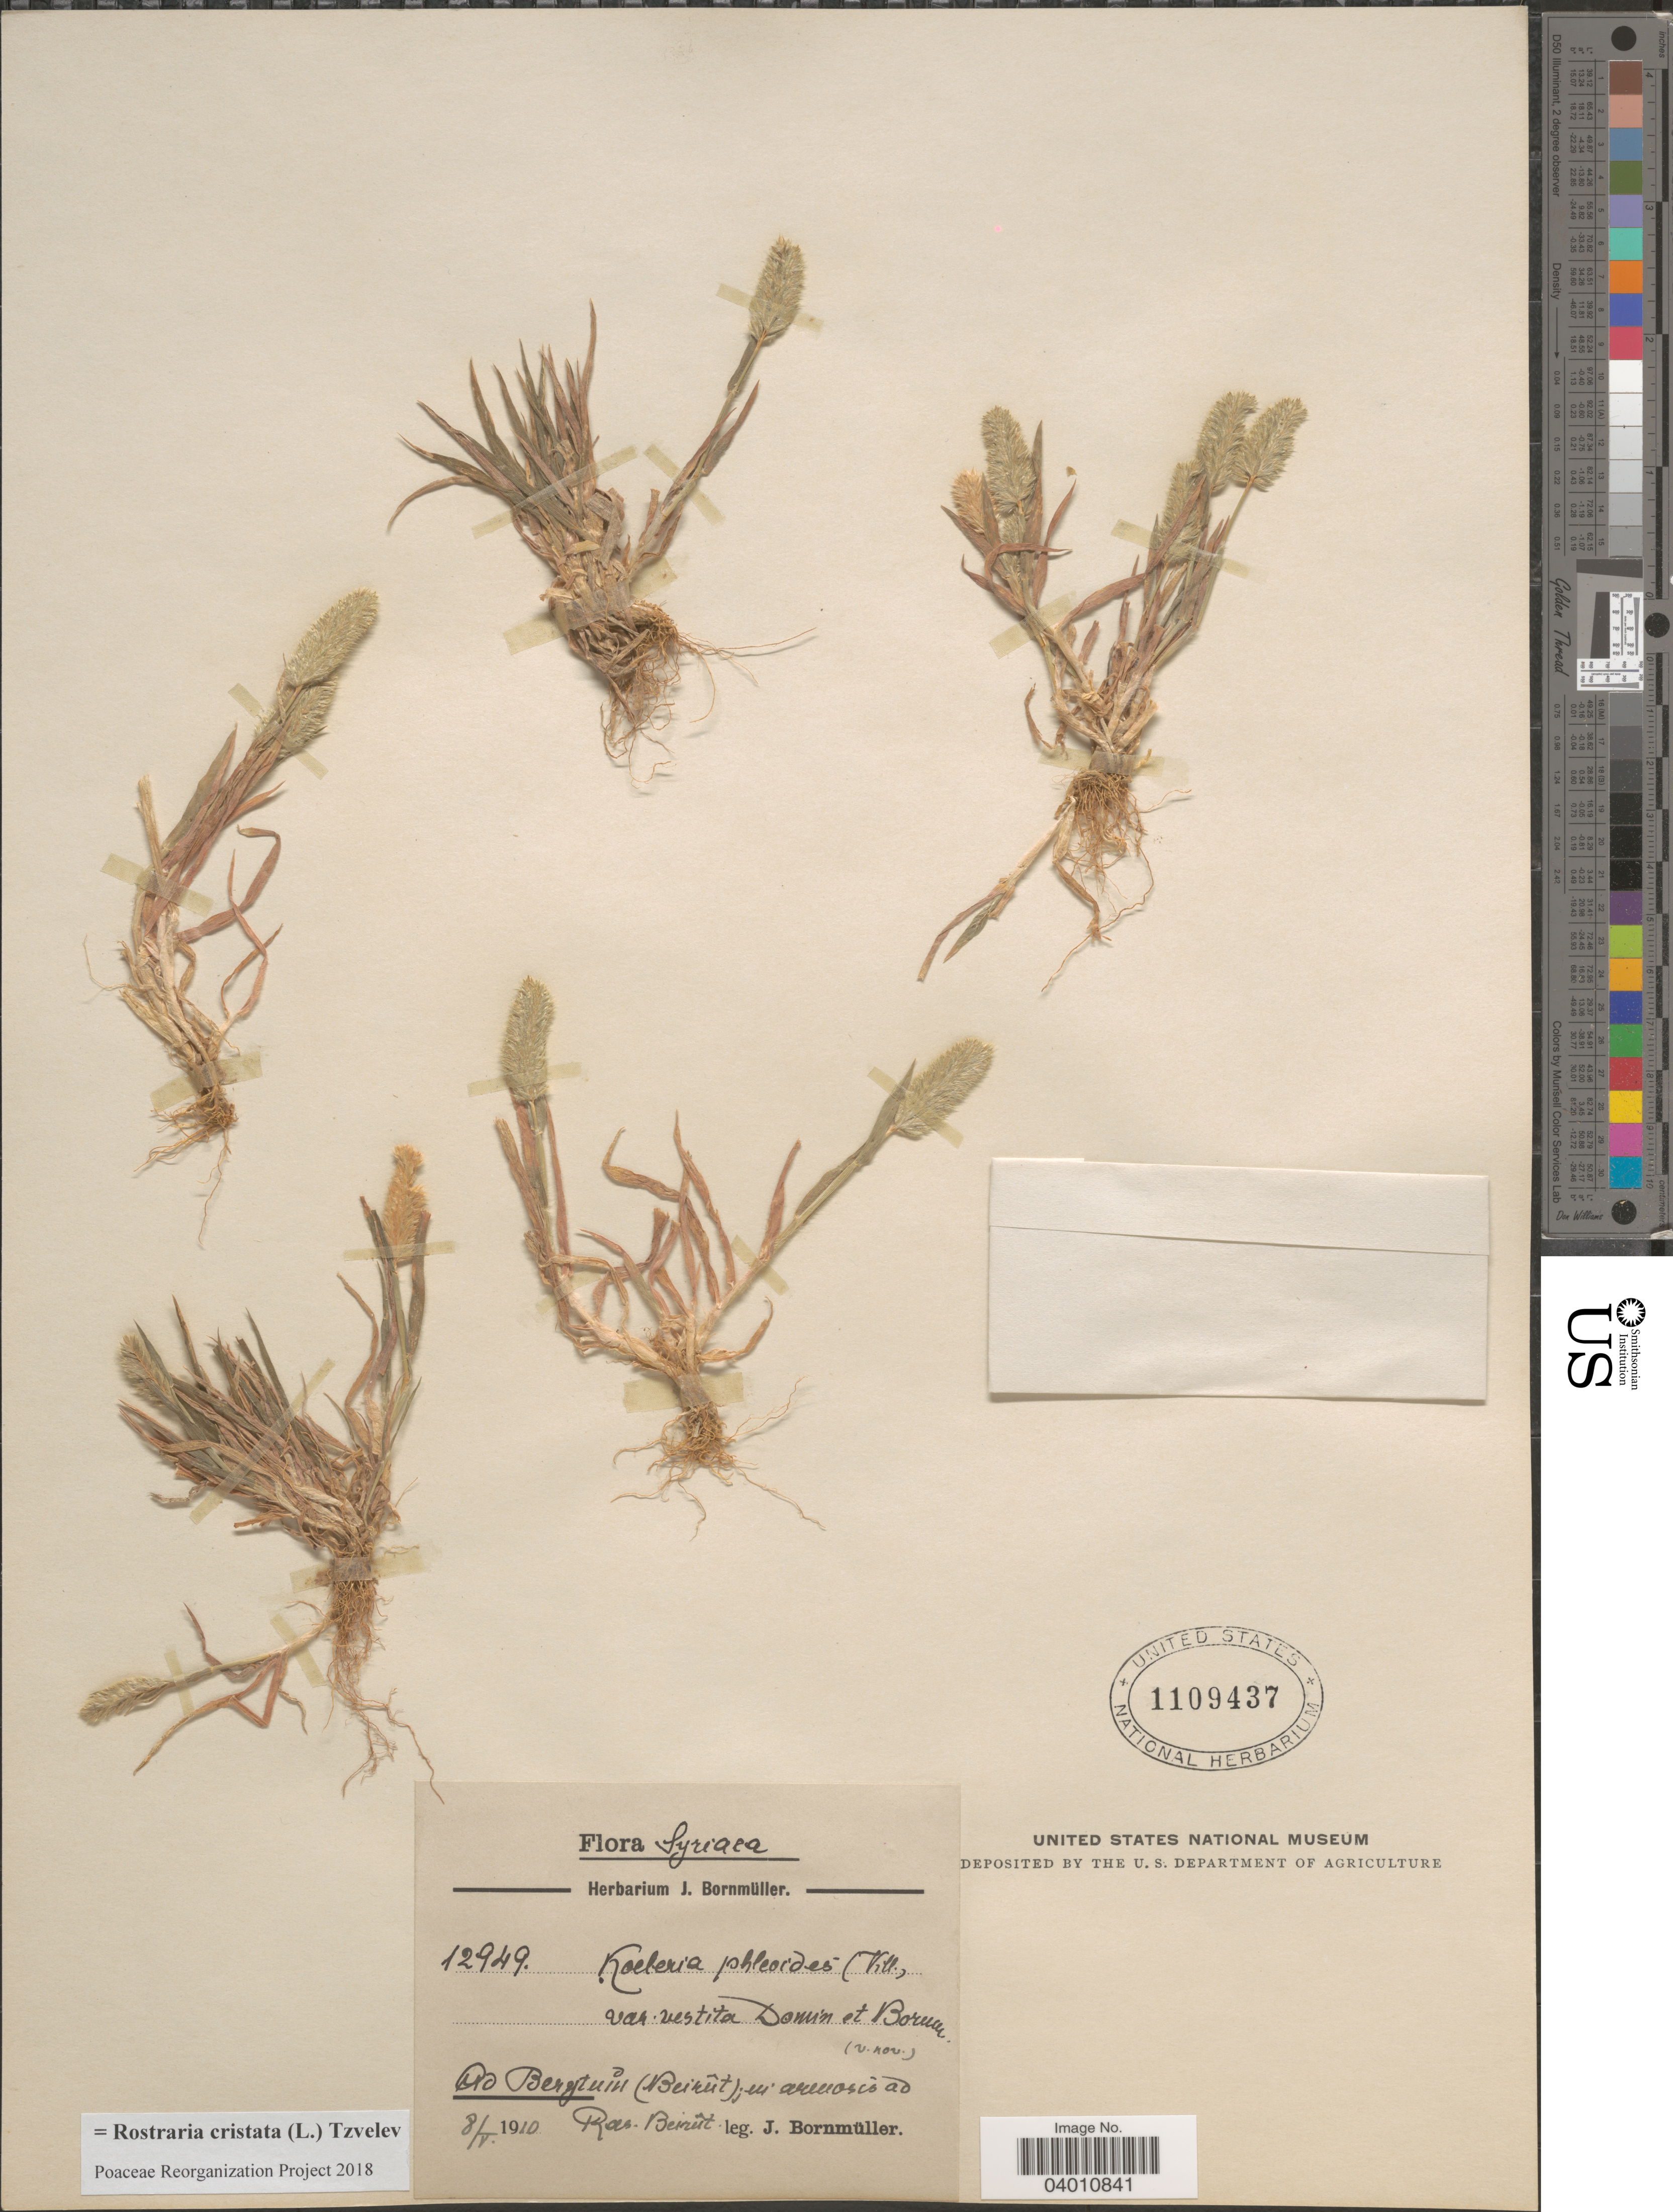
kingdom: Plantae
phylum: Tracheophyta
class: Liliopsida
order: Poales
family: Poaceae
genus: Rostraria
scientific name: Rostraria cristata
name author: (L.) Tzvelev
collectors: J. Bornmüller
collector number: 12949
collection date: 1910-05-08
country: Lebanon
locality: Ad Berytum (Beirût); in arenosis ad Ras. Beirût.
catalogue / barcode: US 1109437